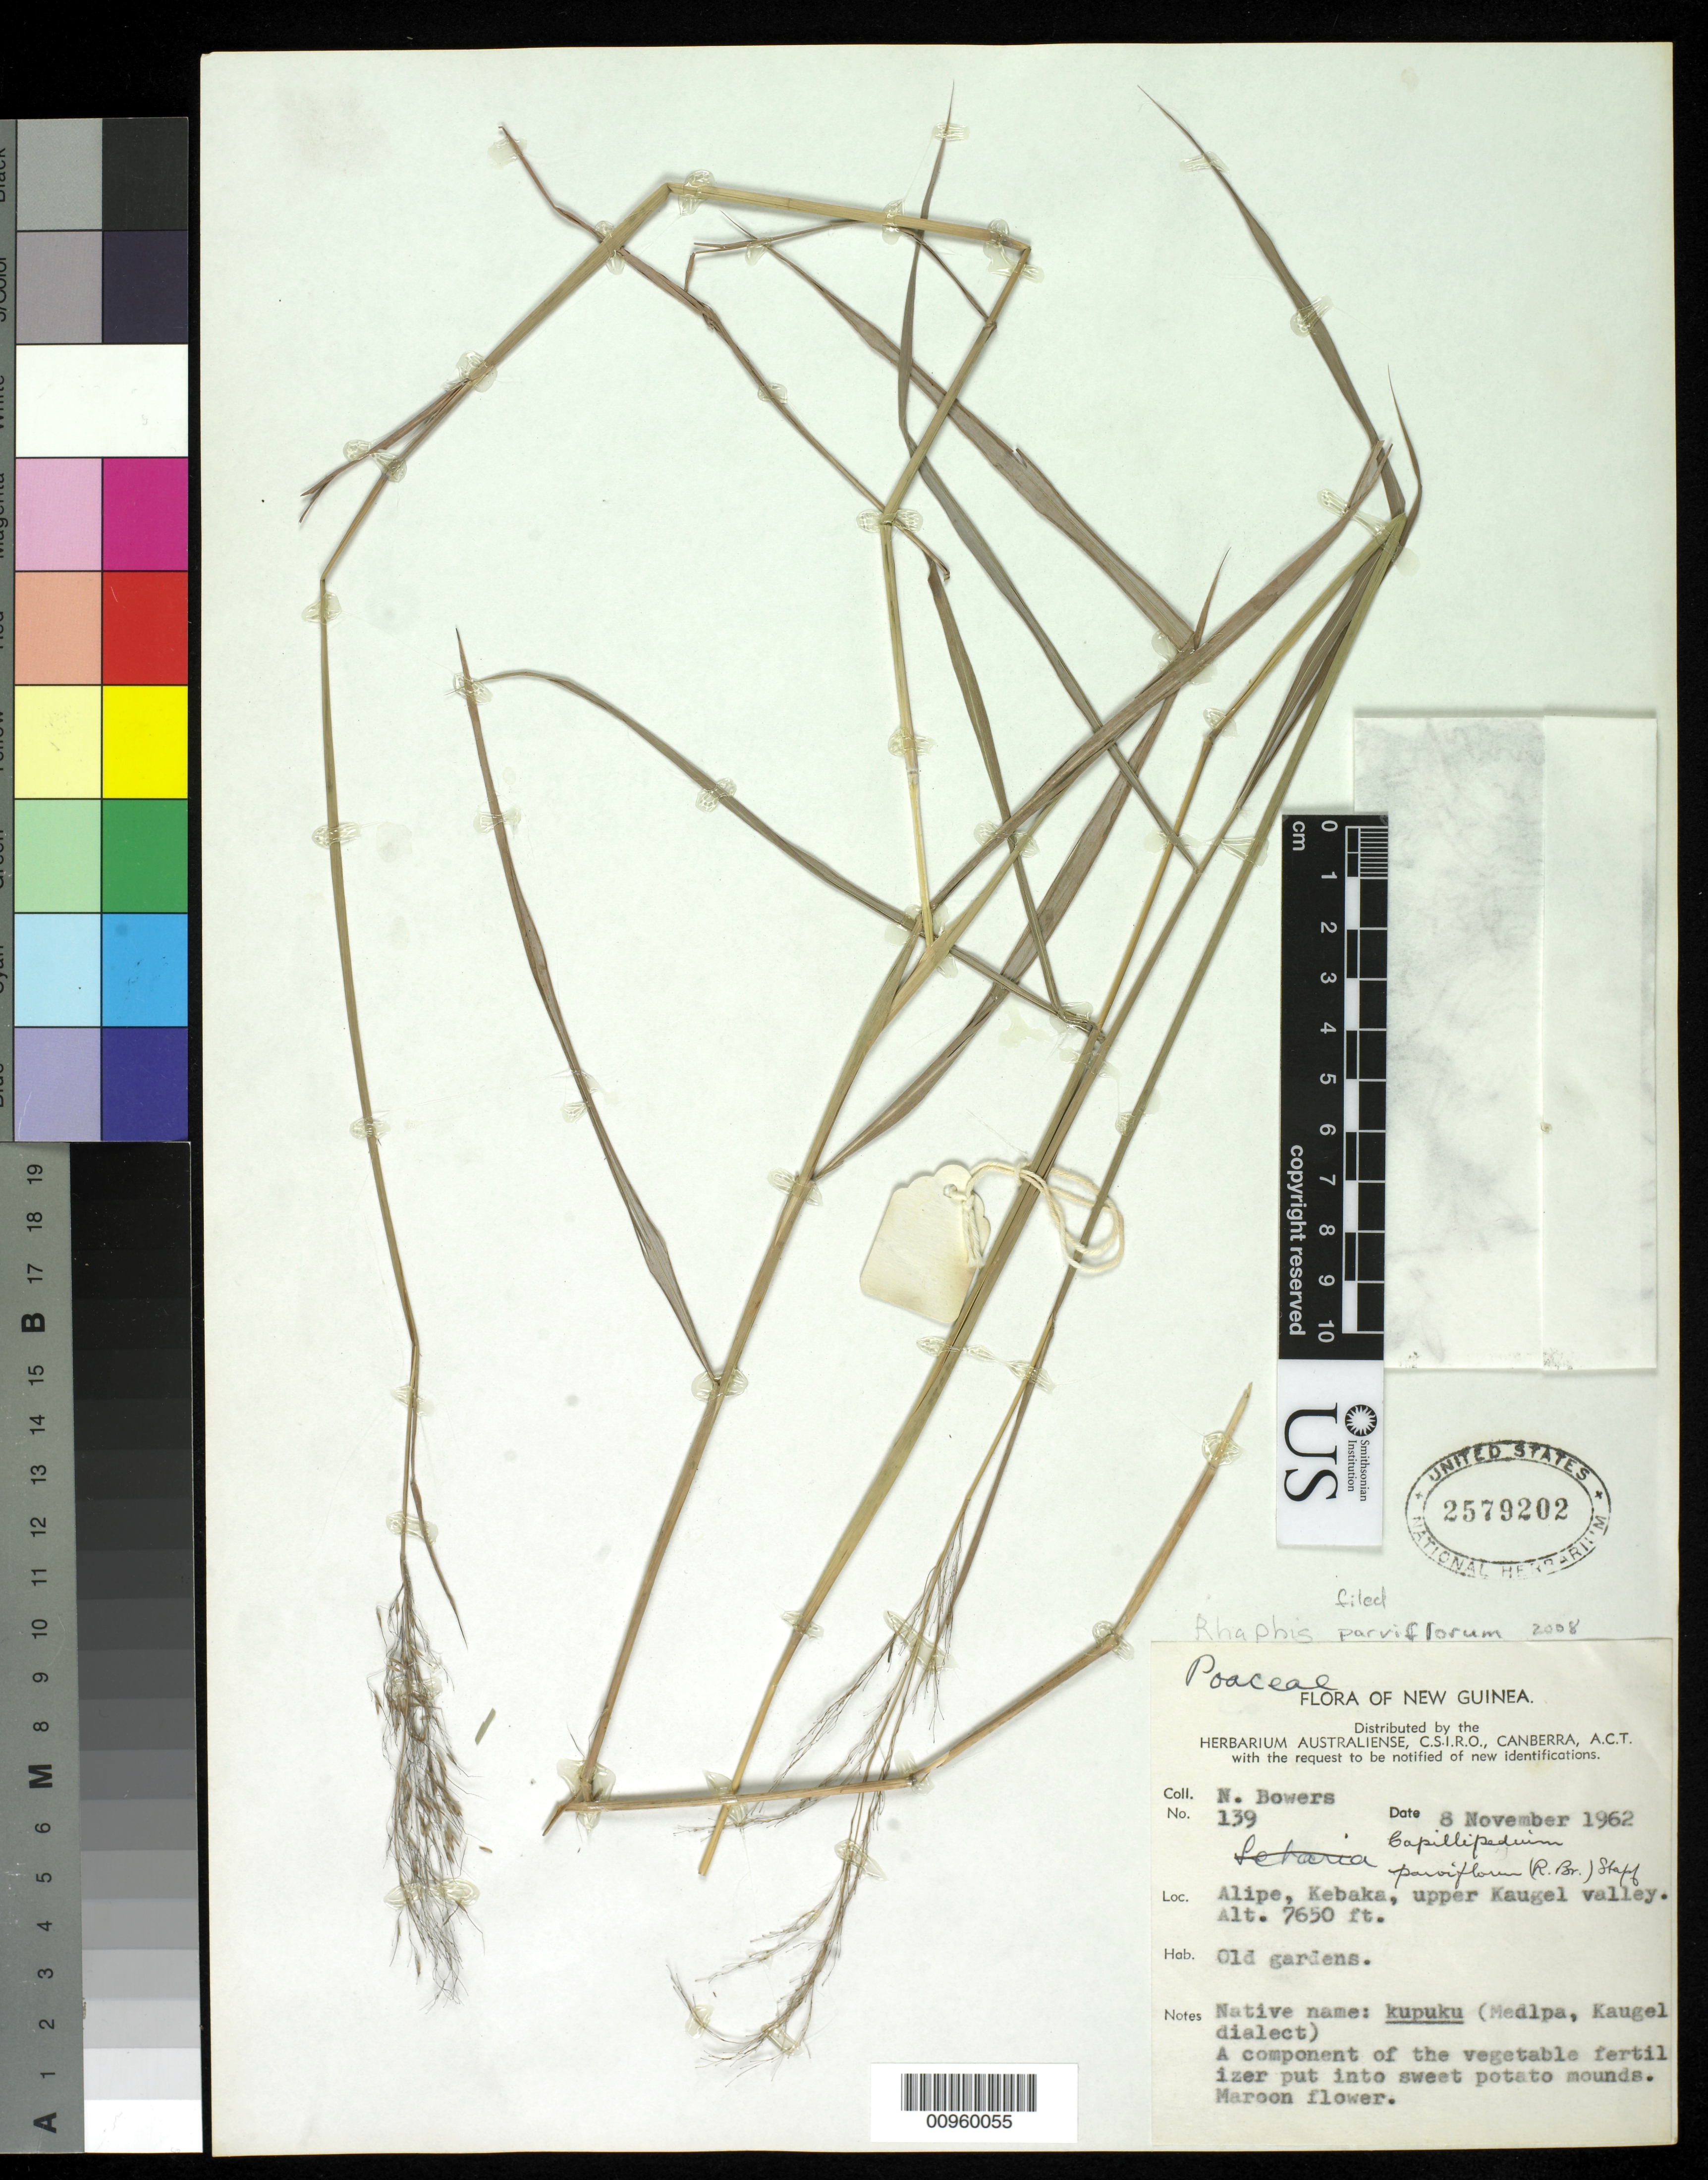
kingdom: Plantae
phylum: Tracheophyta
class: Liliopsida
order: Poales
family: Poaceae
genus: Rhaphis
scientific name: Rhaphis parviflora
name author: (R. Br.) Chase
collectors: N. Bowers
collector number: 139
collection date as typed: Nov 1962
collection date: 1962-11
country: Papua New Guinea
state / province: Western Highlands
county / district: Mount Hagen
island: New Guinea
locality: Alipe, Kebaka, upper Kaugel valley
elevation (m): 2332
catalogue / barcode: US 2579202